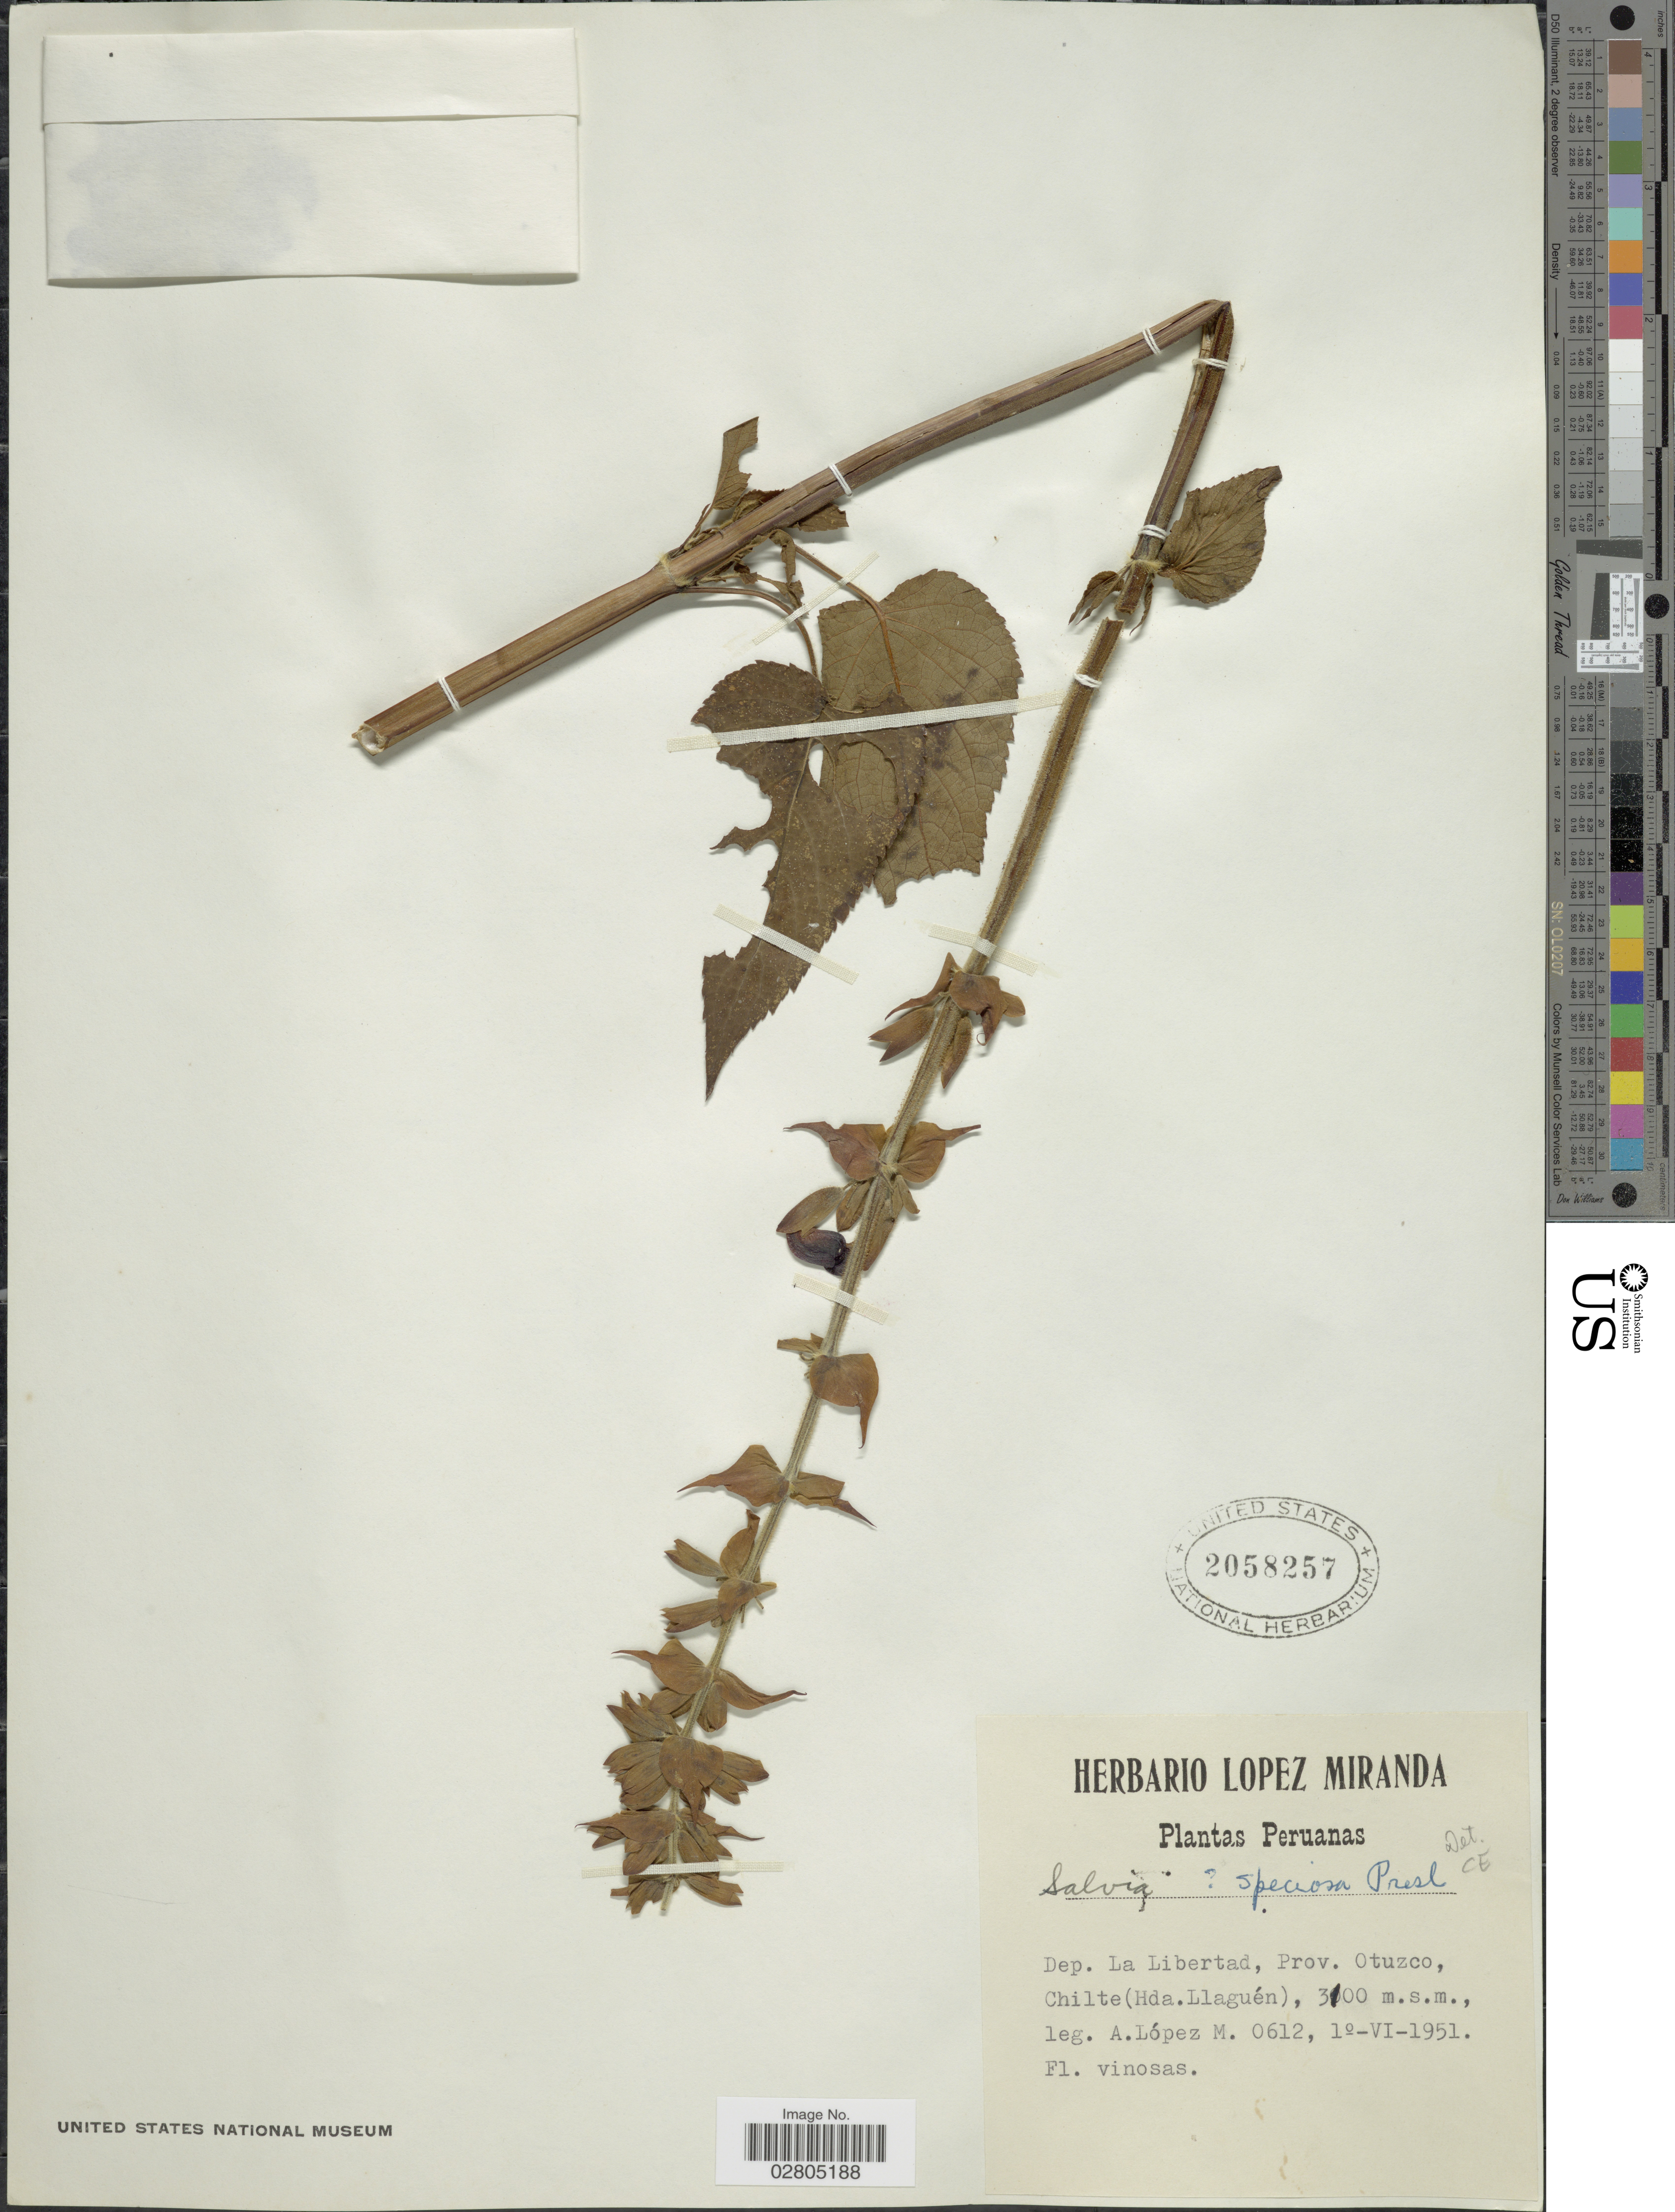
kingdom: Plantae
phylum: Tracheophyta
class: Magnoliopsida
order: Lamiales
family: Lamiaceae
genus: Salvia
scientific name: Salvia speciosa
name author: C. Presl ex Benth.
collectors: A. López M.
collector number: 0612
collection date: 1951-06-01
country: Peru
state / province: La Libertad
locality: Dep. La Libertad, Prov. Otuzco, Chilte (Hda. Llaguén).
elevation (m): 3100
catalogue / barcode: US 2058257